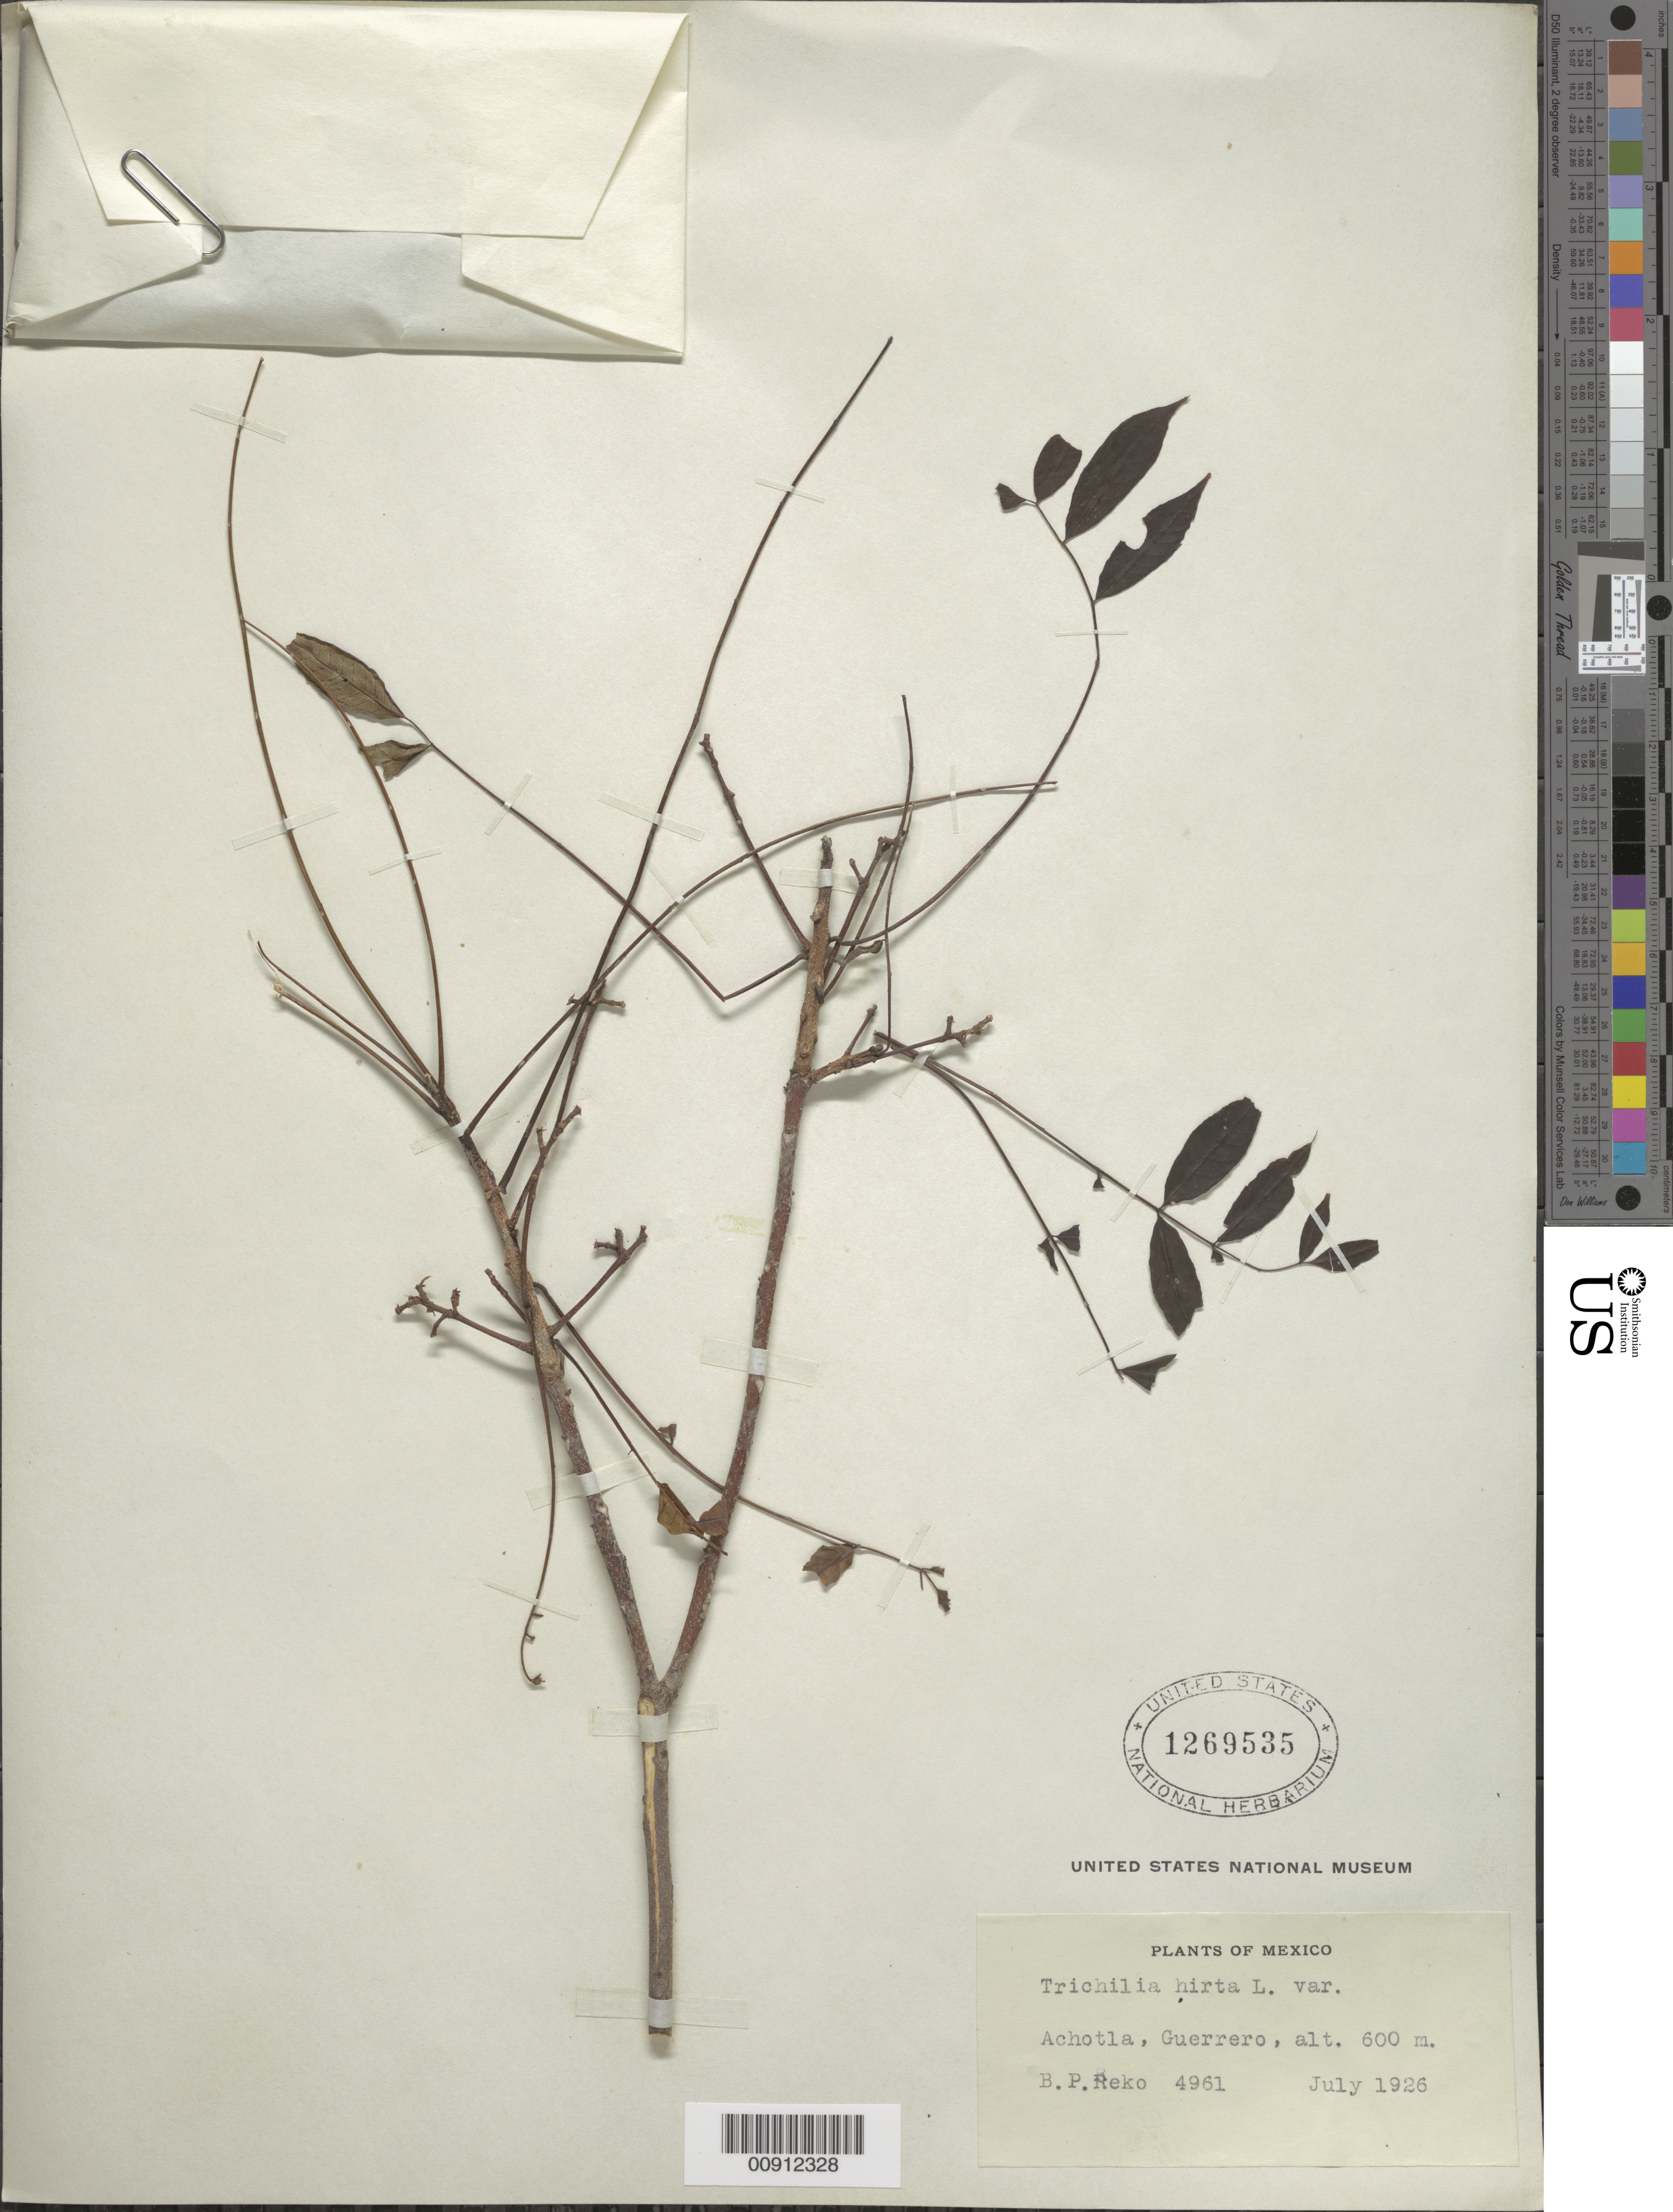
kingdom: Plantae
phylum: Tracheophyta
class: Magnoliopsida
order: Sapindales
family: Meliaceae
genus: Trichilia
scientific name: Trichilia hirta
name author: L.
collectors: B. P. Reko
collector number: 4961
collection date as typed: Jul 1926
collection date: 1926-07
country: Mexico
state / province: Guerrero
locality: Achotla, Guerrero.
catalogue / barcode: US 1269535